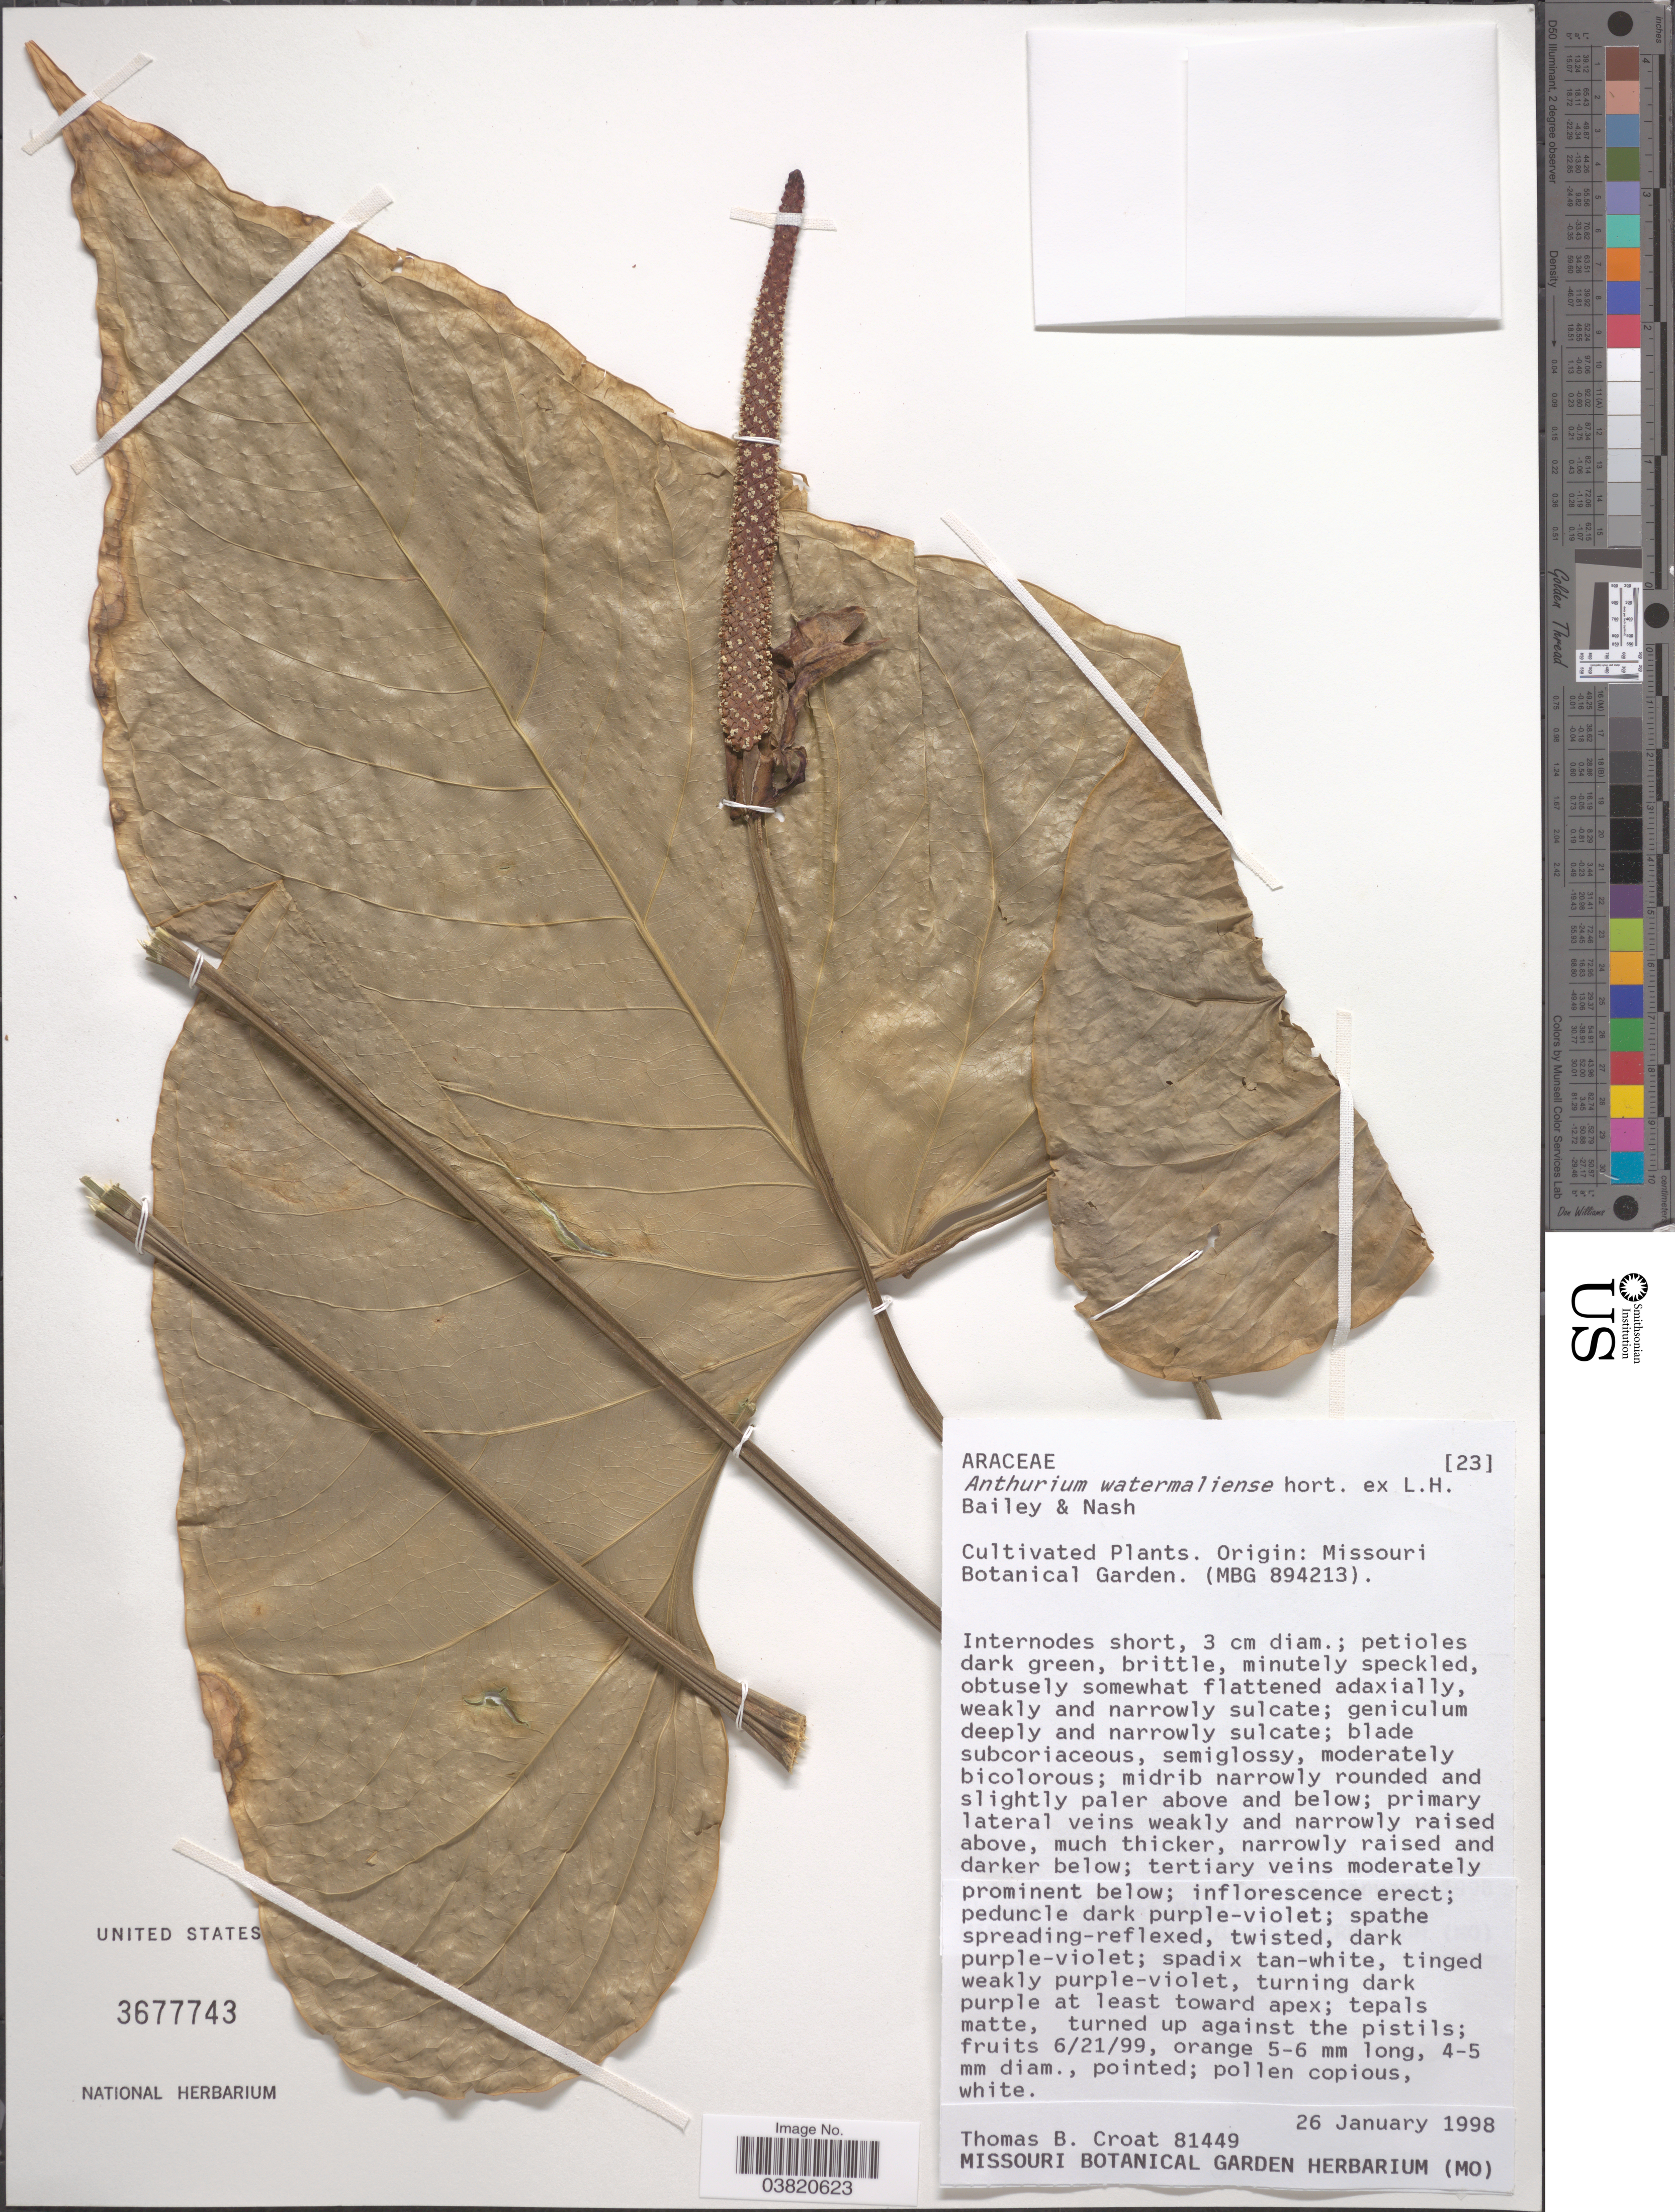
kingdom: Plantae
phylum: Tracheophyta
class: Liliopsida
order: Alismatales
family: Araceae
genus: Anthurium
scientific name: Anthurium watermaliense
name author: L.H. Bailey & Nash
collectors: T. B. Croat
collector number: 81449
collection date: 1998-01-26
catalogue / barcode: US 3677743